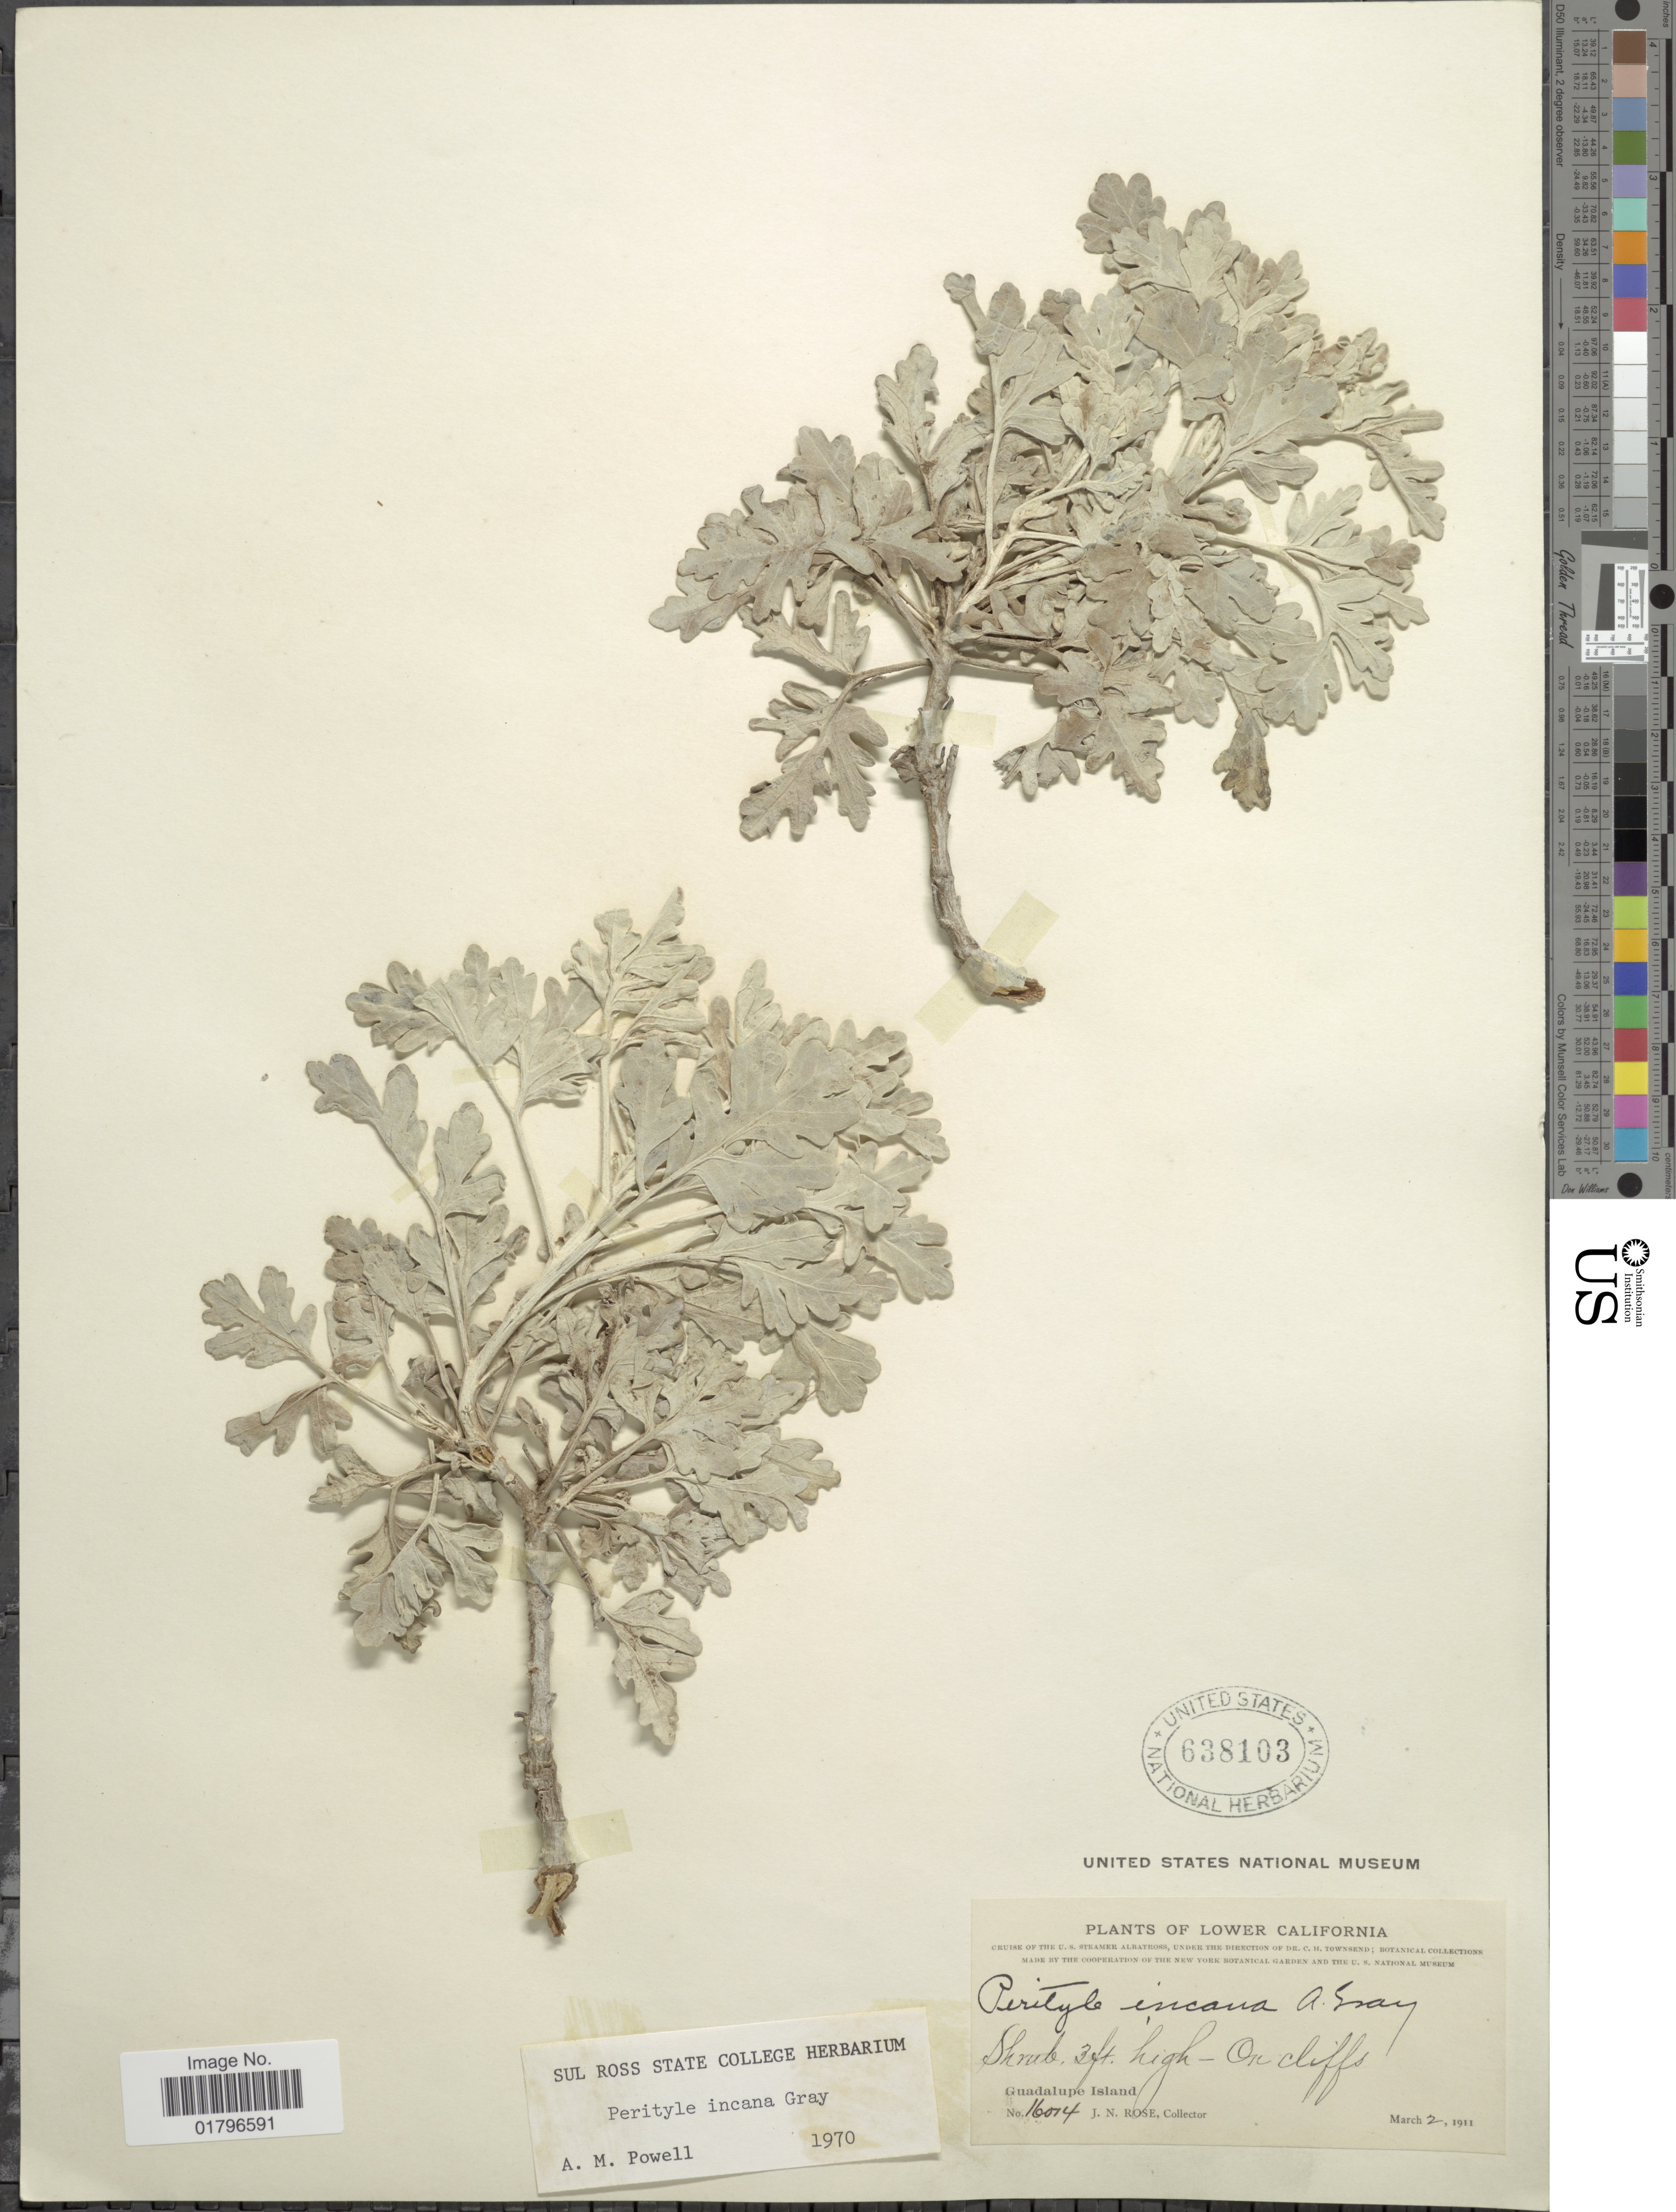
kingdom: Plantae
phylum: Tracheophyta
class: Magnoliopsida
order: Asterales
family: Asteraceae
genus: Perityle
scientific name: Perityle incana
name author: A. Gray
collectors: J. N. Rose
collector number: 16014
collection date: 1911-03-02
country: Mexico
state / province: Baja California Sur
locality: Guadalupe Island, Lower California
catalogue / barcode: US 638103